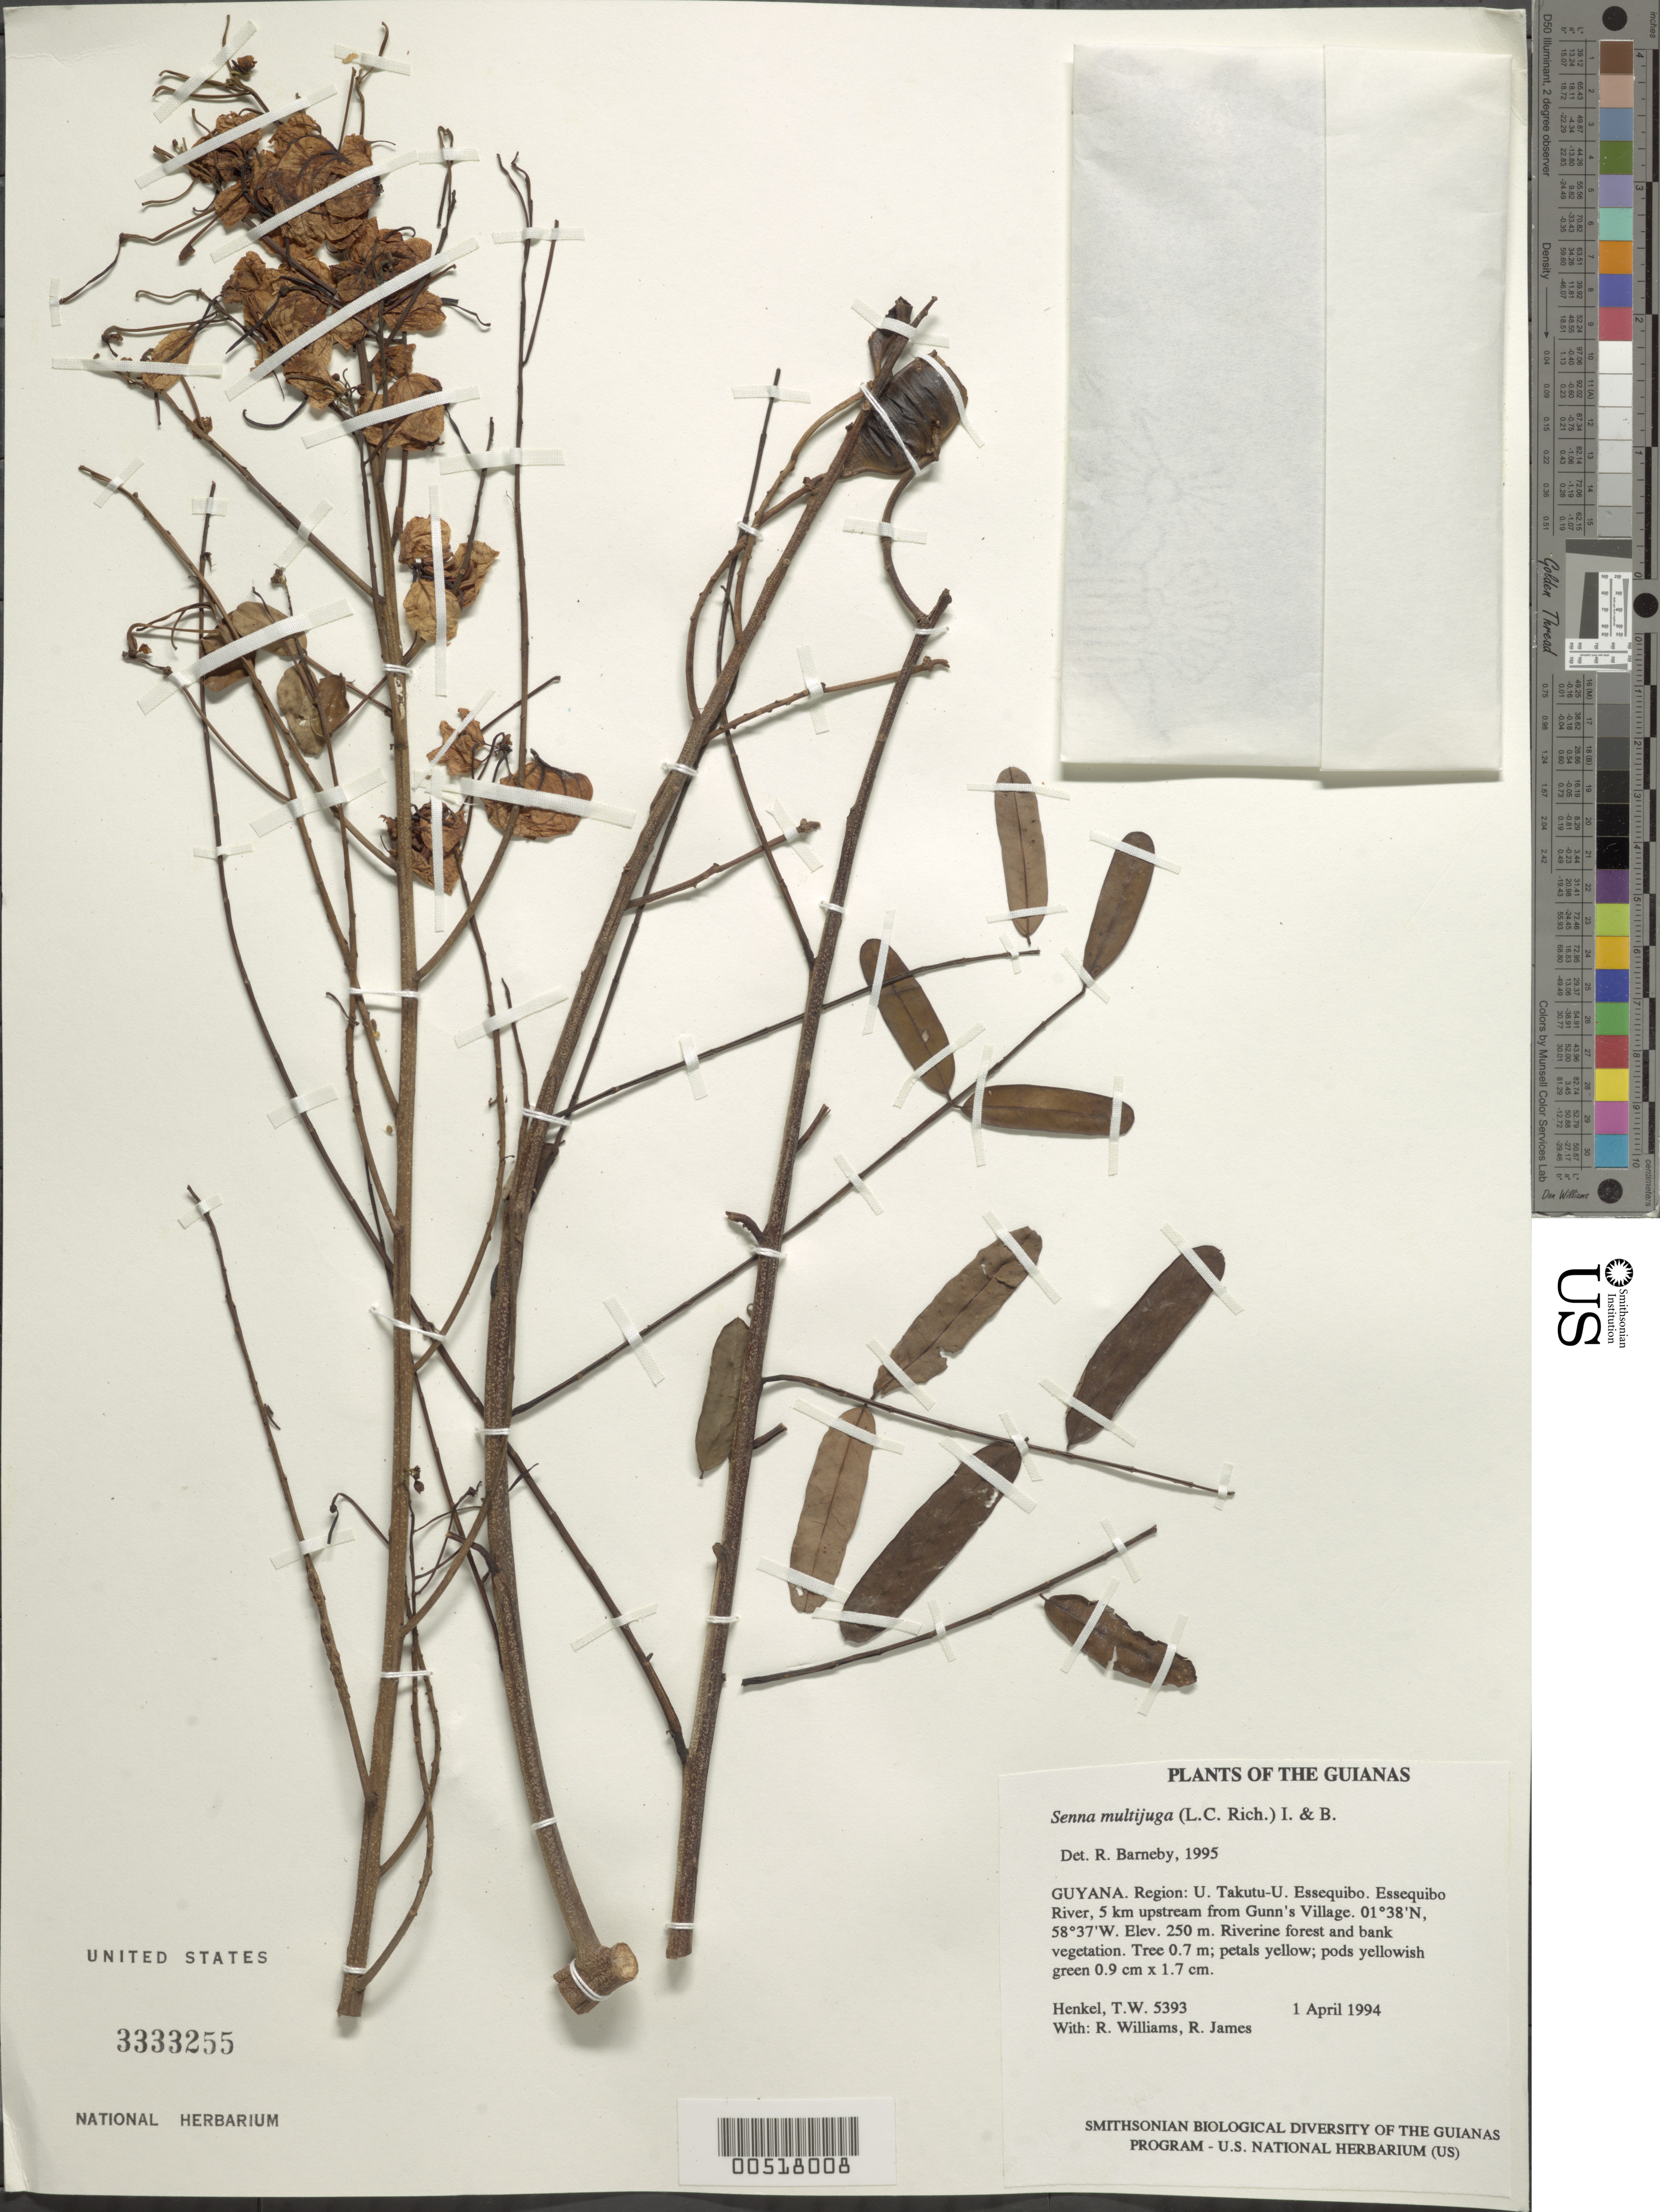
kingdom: Plantae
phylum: Tracheophyta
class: Magnoliopsida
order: Fabales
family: Fabaceae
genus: Senna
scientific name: Senna multijuga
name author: (Rich.) H.S. Irwin & Barneby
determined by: Barneby, Rupert C., (NY)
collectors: T. Henkel, R. Williams & R. James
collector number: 5393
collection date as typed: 1 April 1994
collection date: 1994-04-01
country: Guyana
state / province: U. Takutu-U. Essequibo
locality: Essequibo River, 5 km upstream from Gunn's Village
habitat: Riverine forest and bank vegetation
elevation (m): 250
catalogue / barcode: US 3333255